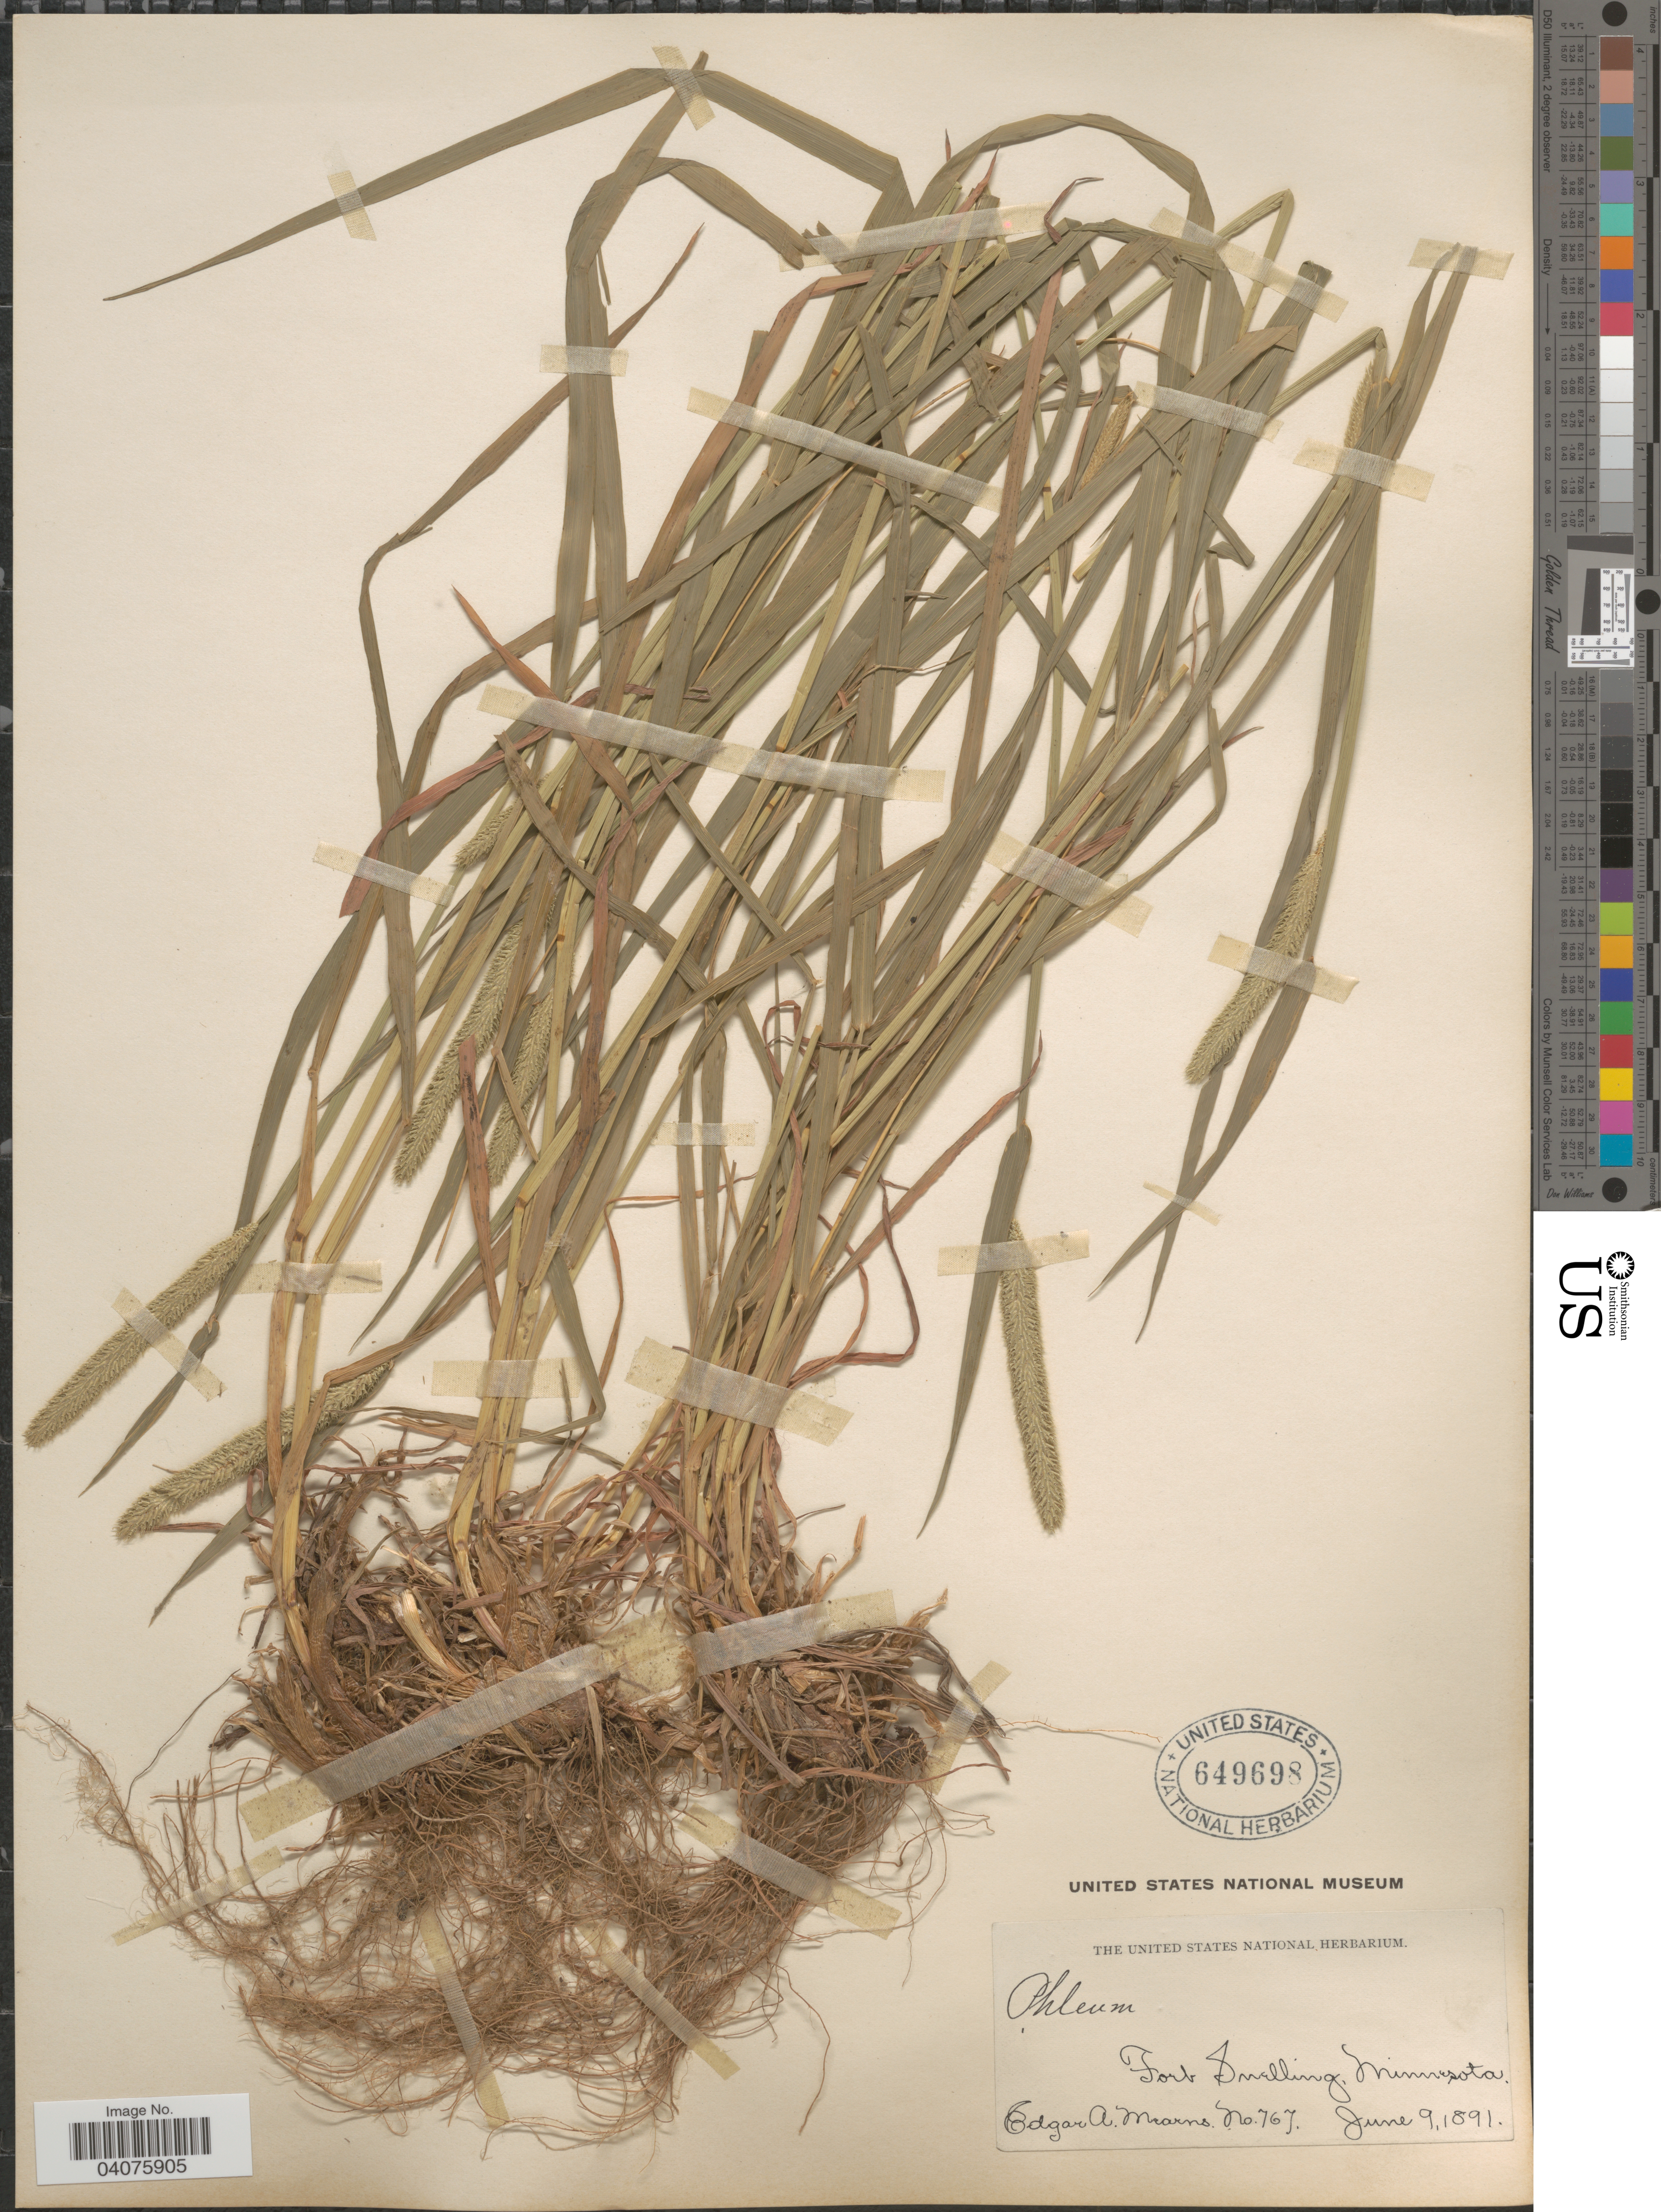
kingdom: Plantae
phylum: Tracheophyta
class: Liliopsida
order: Poales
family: Poaceae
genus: Phleum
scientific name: Phleum pratense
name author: L.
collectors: E. A. Mearns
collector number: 767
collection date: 1891-06-09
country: United States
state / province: Minnesota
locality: Fort Snelling.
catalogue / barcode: US 649698